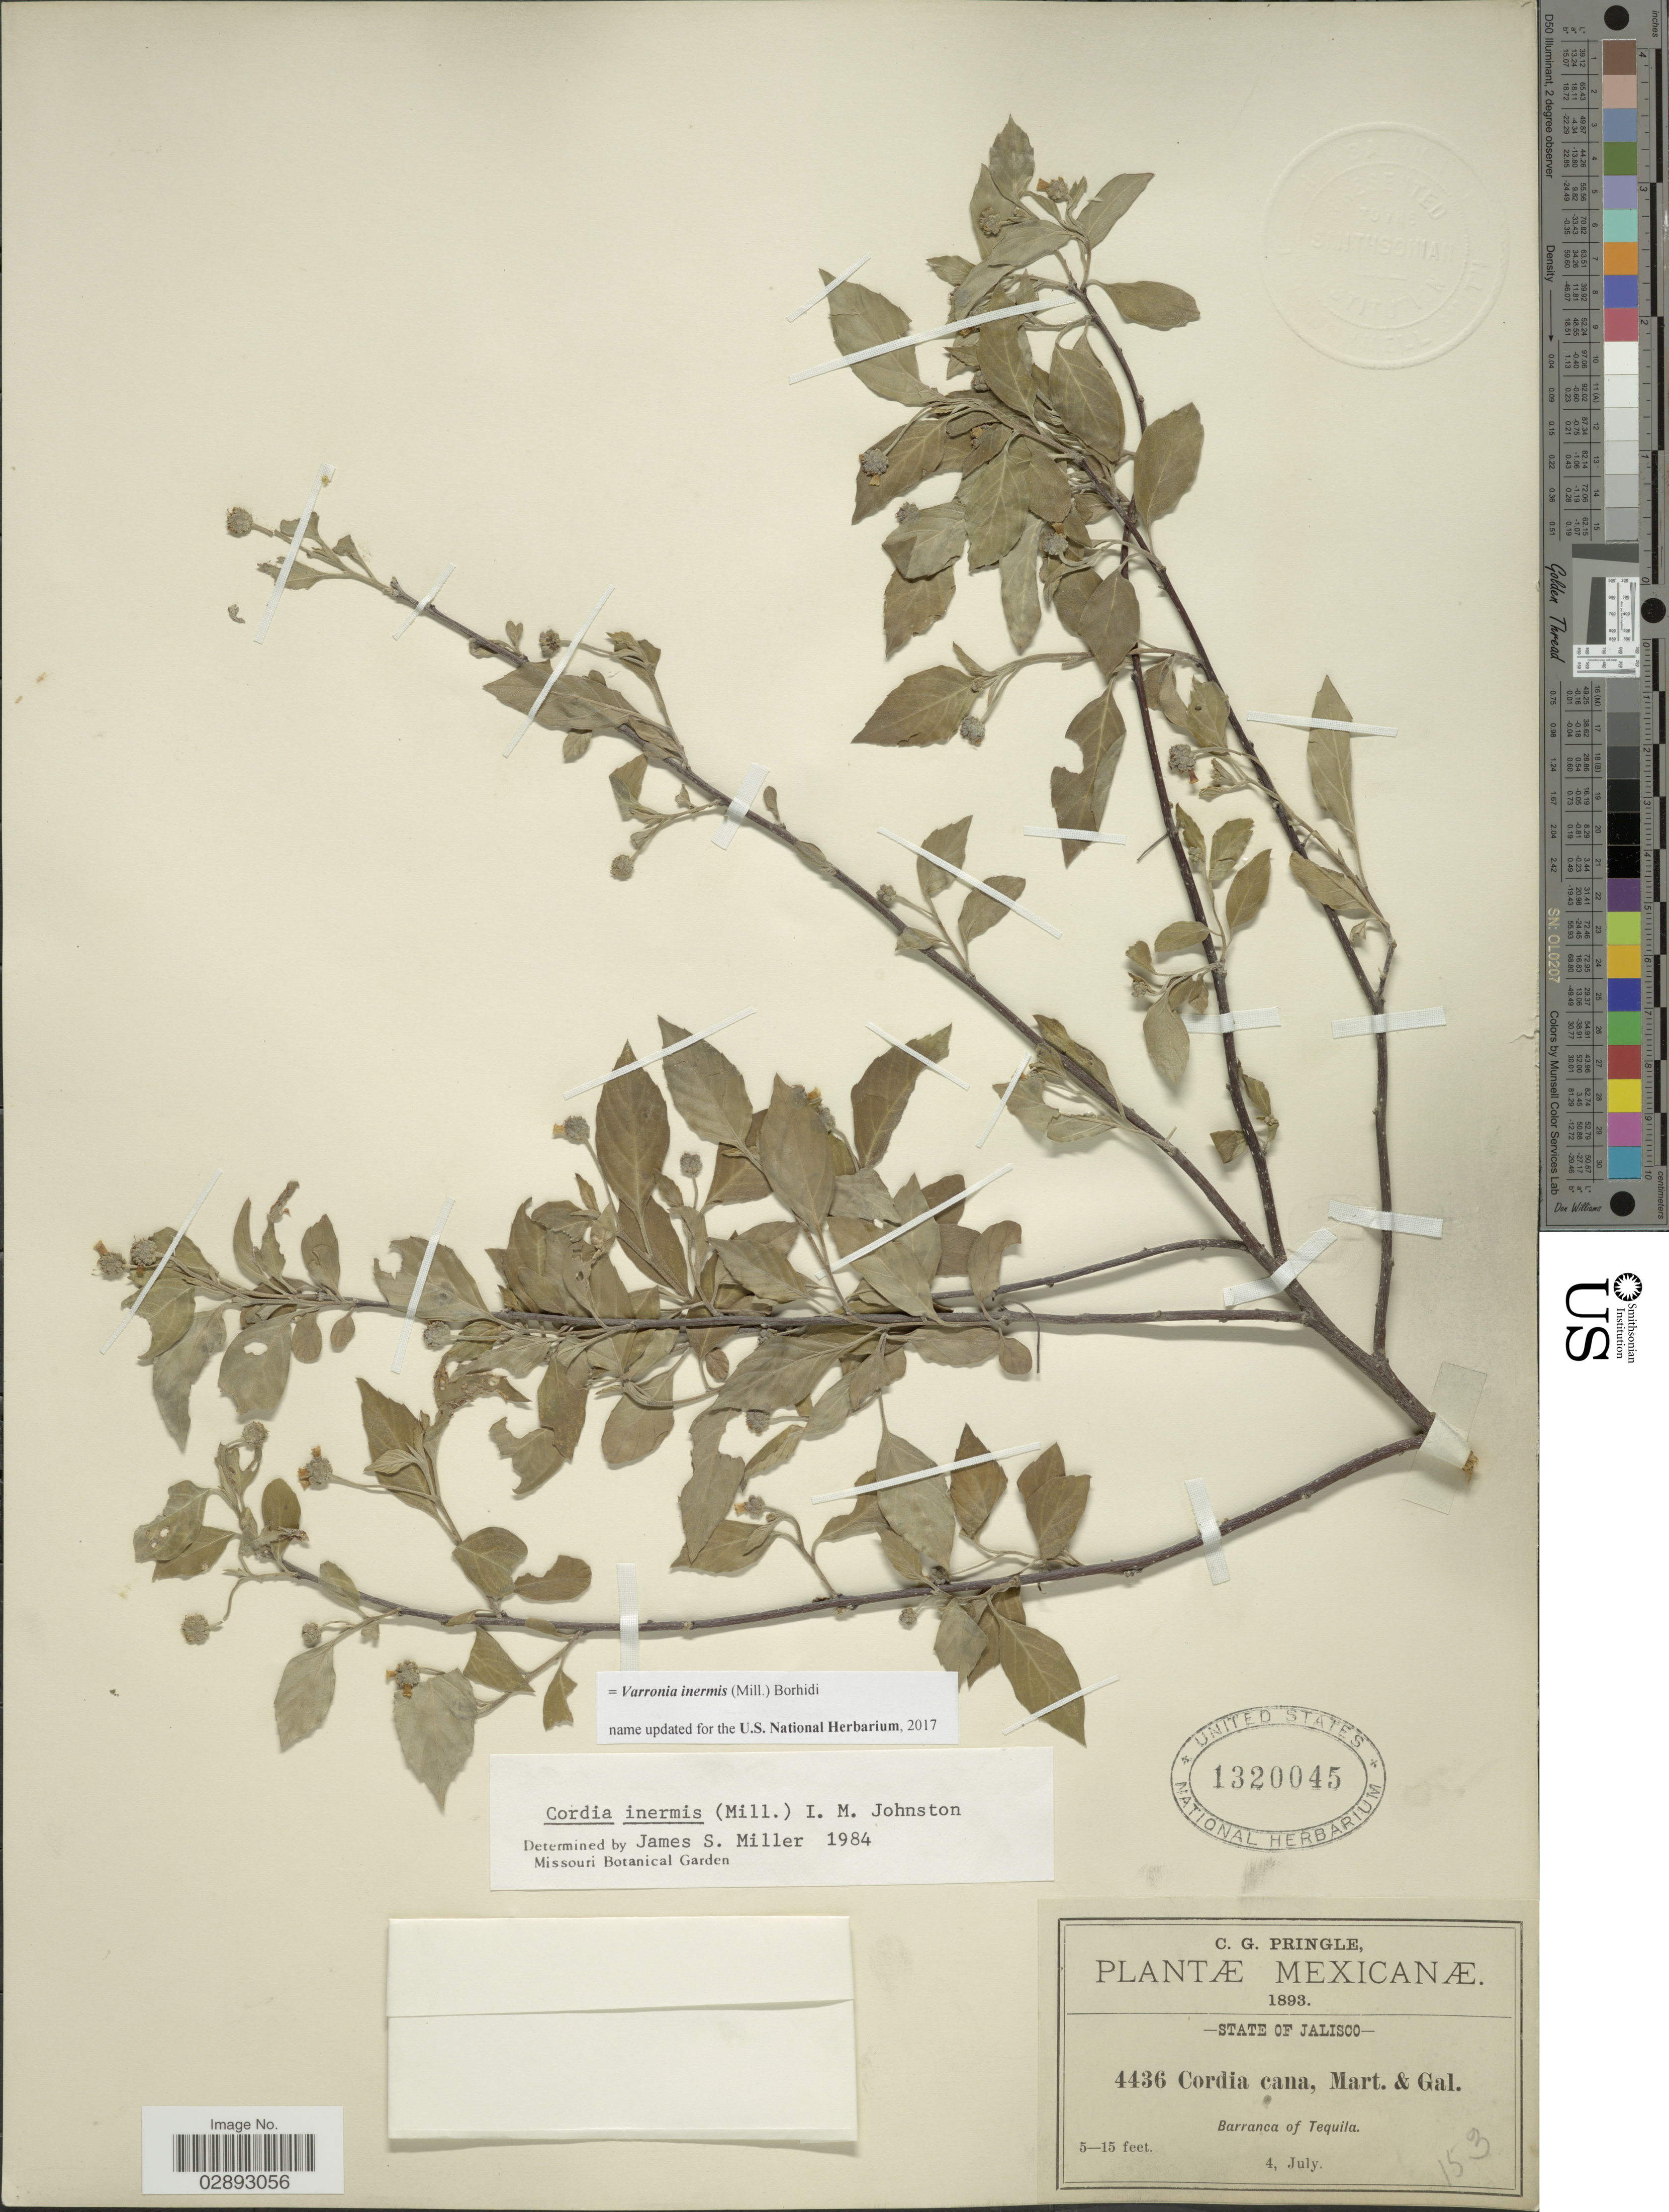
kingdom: Plantae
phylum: Tracheophyta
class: Magnoliopsida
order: Boraginales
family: Cordiaceae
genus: Varronia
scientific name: Varronia inermis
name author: (Mill.) Borhidi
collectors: C. G. Pringle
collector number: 4436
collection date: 1893-07-04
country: Mexico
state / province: Jalisco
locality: State of Jalisco. Barranca of Tequila.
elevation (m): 2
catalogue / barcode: US 1320045